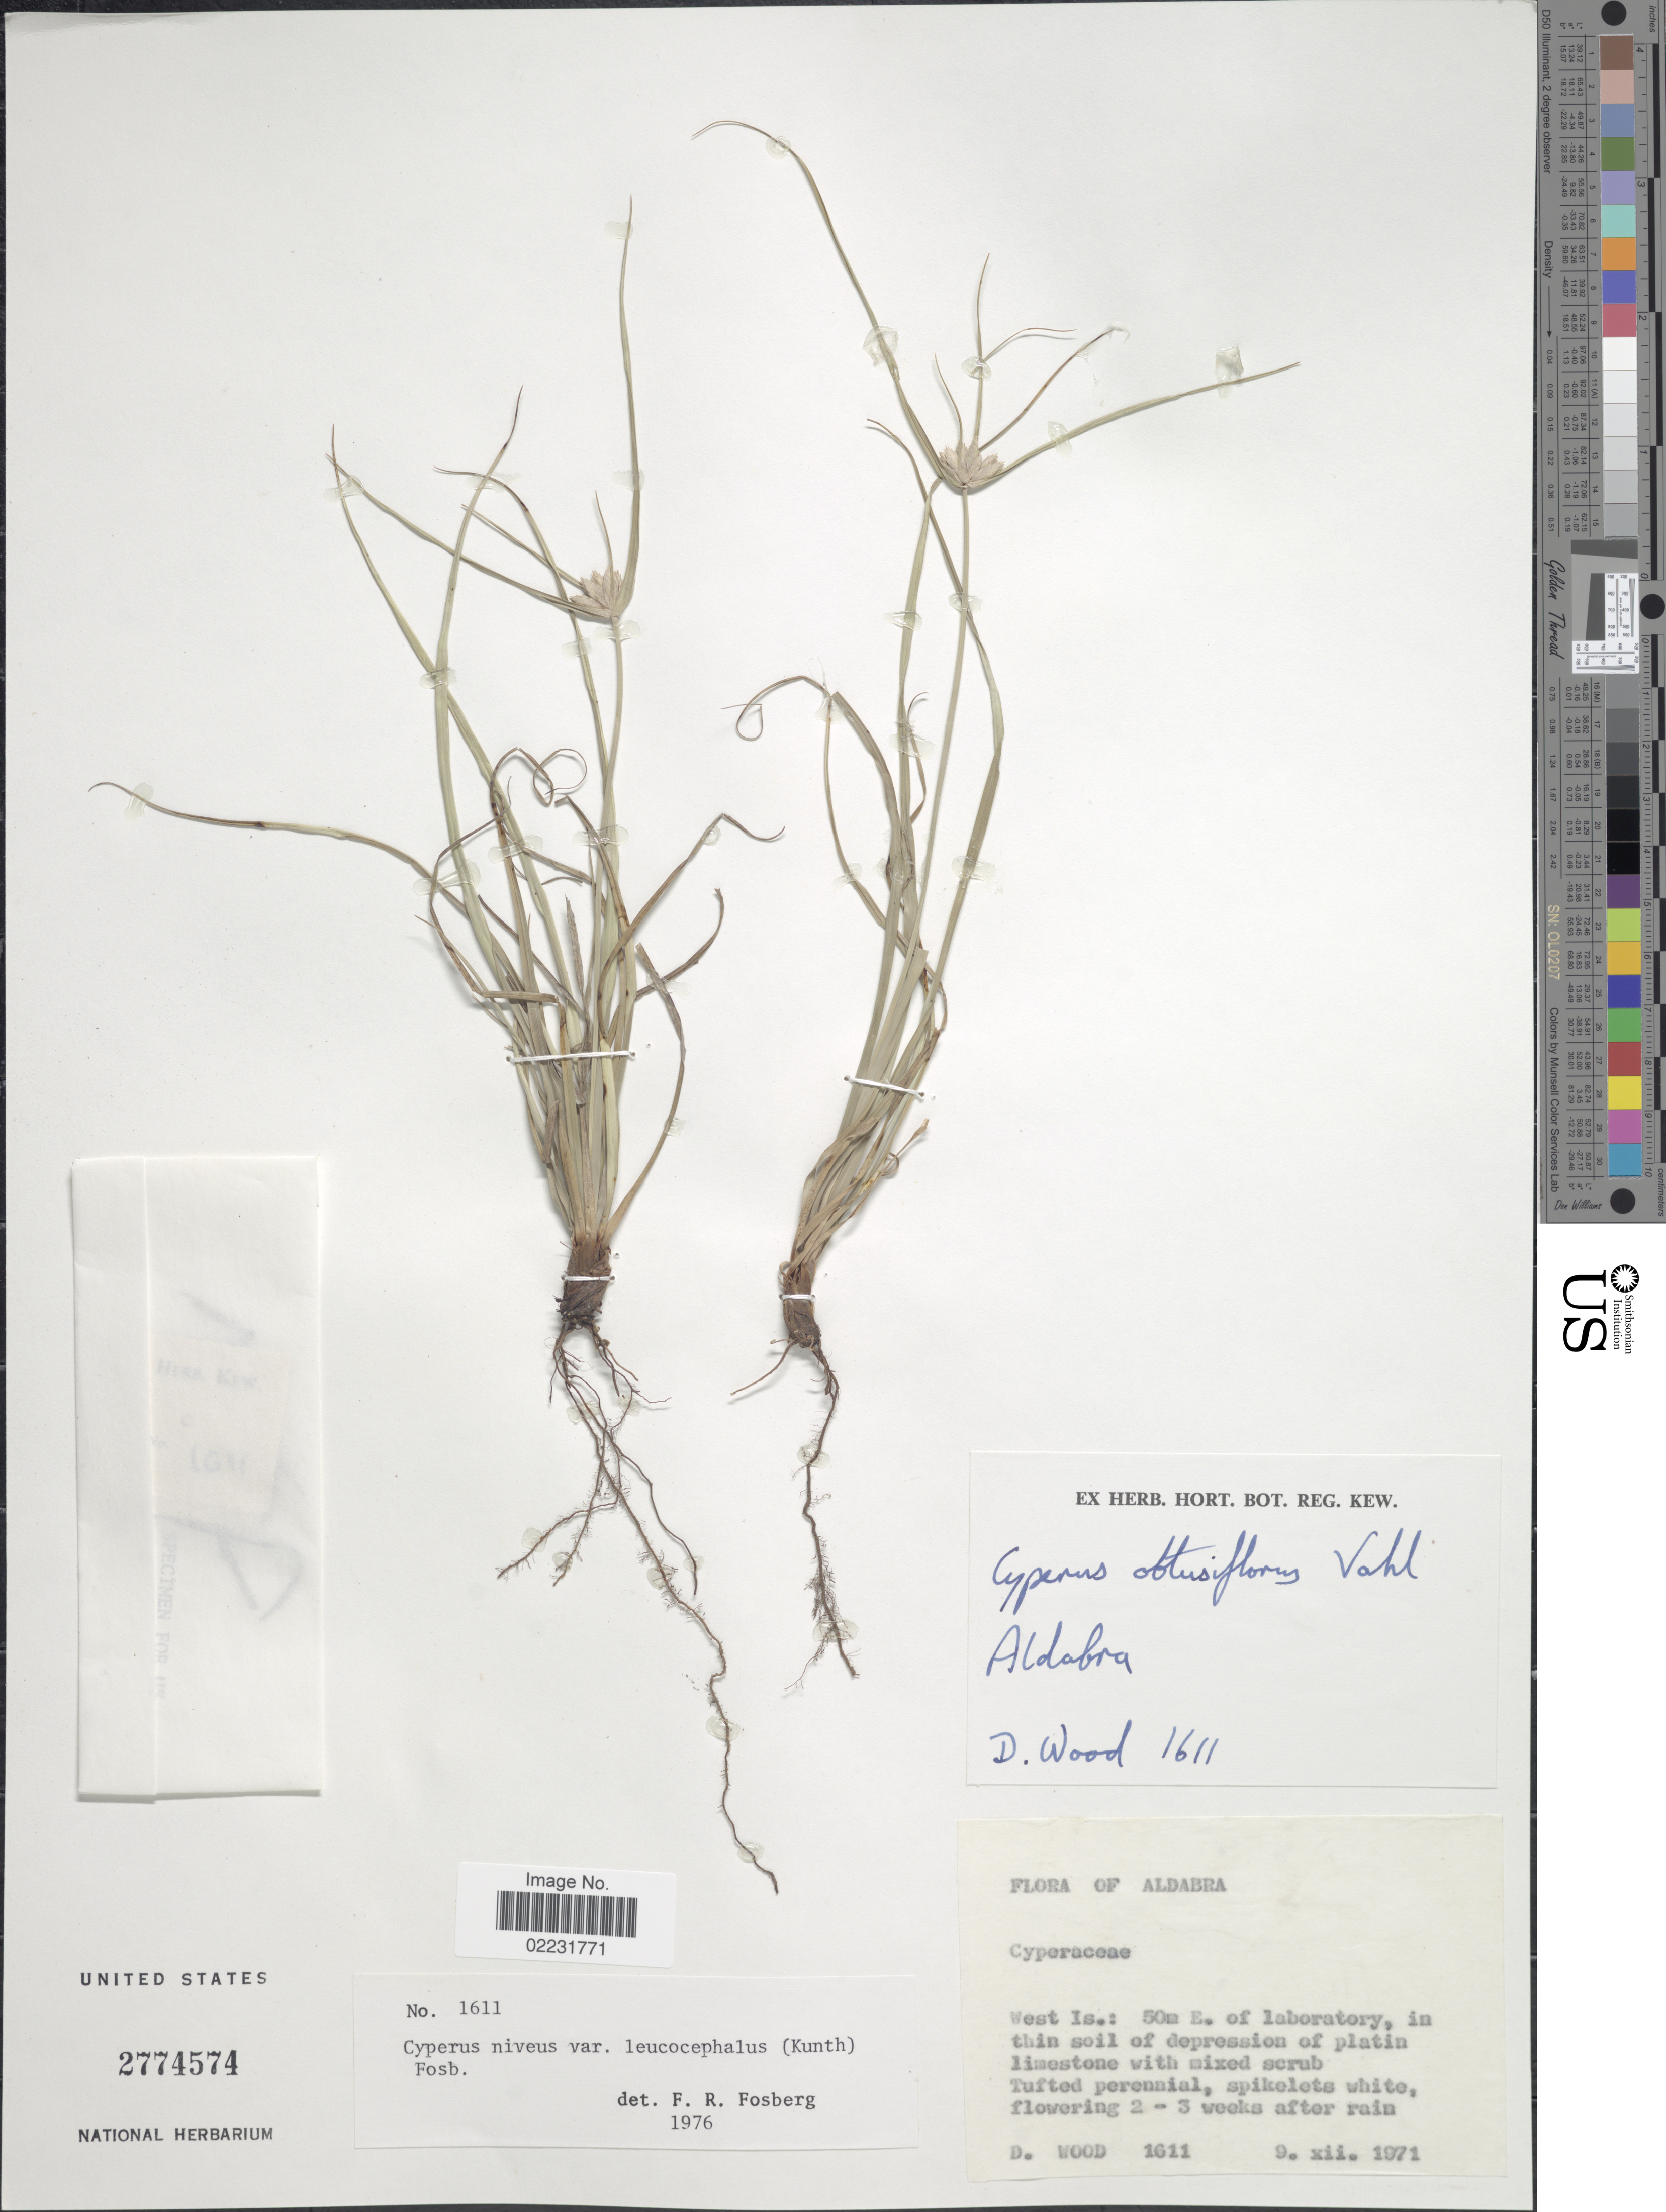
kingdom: Plantae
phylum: Tracheophyta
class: Liliopsida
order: Poales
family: Cyperaceae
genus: Cyperus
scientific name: Cyperus niveus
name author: Retz.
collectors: D. Wood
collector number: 1611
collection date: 1971-12-09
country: Seychelles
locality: Aldabra, West Is: 50 m E. of laboratory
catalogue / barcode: US 2774574